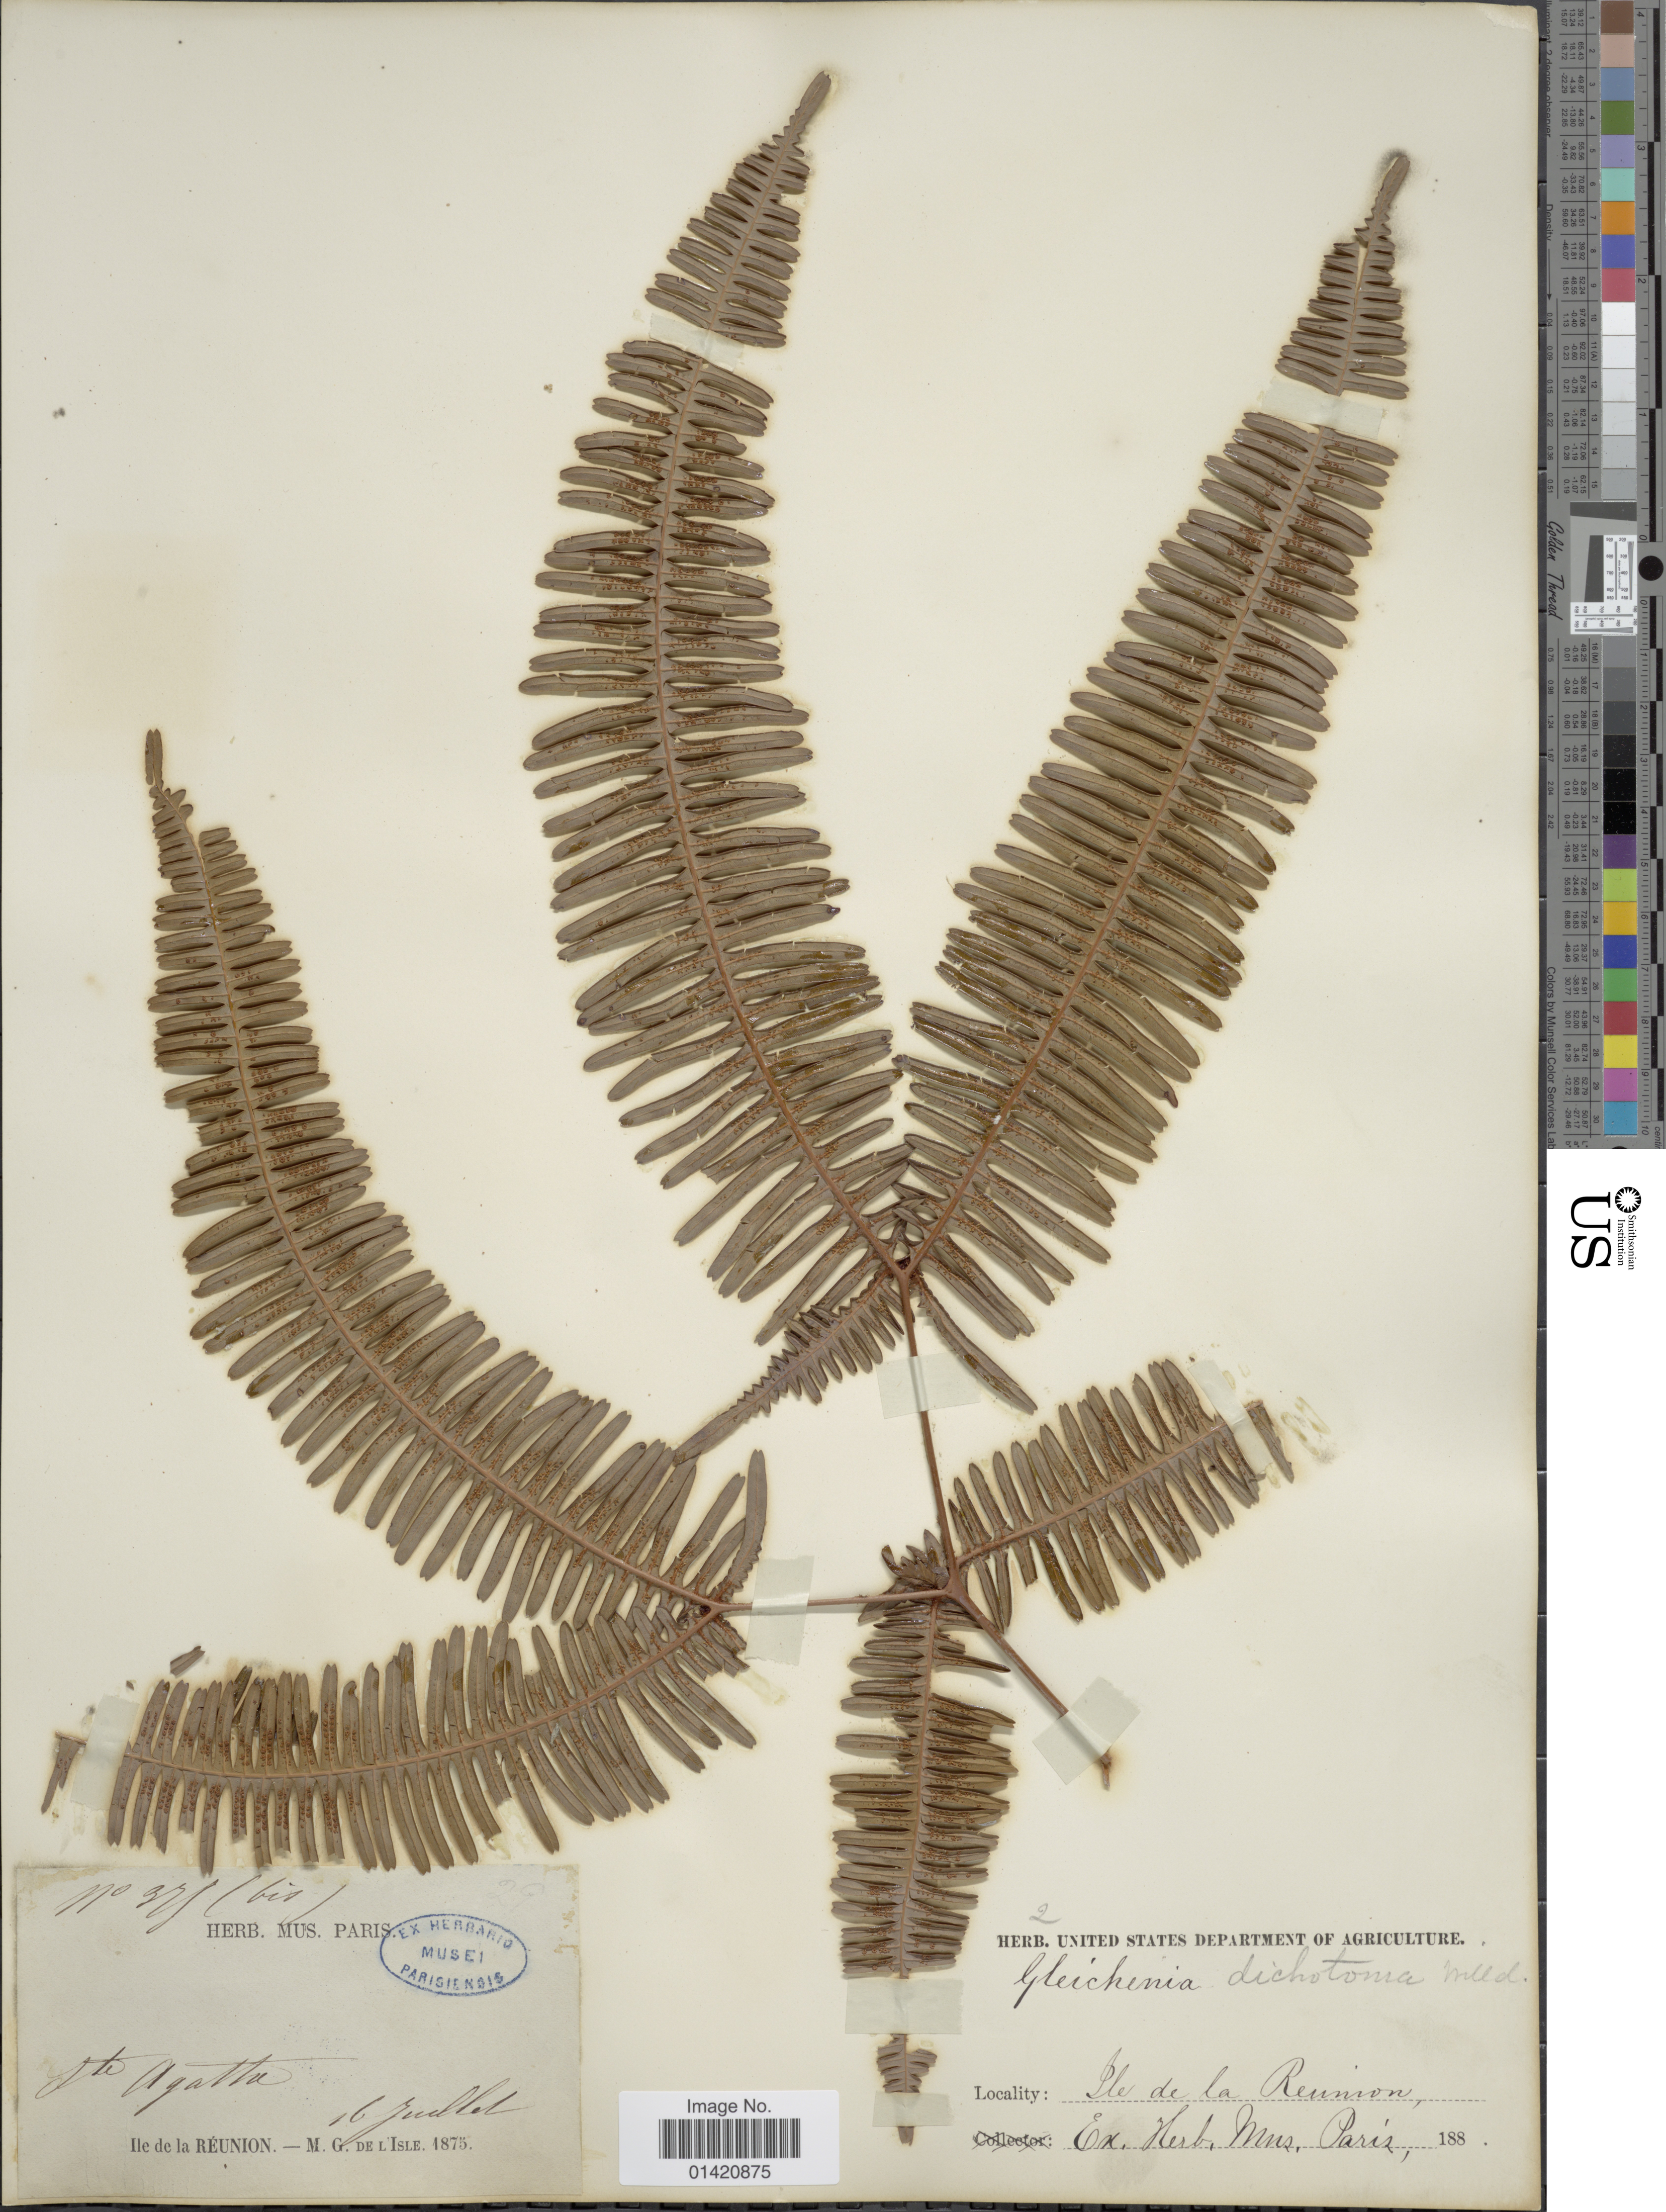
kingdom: Plantae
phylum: Tracheophyta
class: Polypodiopsida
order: Gleicheniales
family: Gleicheniaceae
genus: Dicranopteris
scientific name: Dicranopteris linearis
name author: (Burm. f.) Underw.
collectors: ex herb. Mus. Paris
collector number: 379 (bis)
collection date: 1875-07-16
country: Reunion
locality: St Agatha [interpreted]